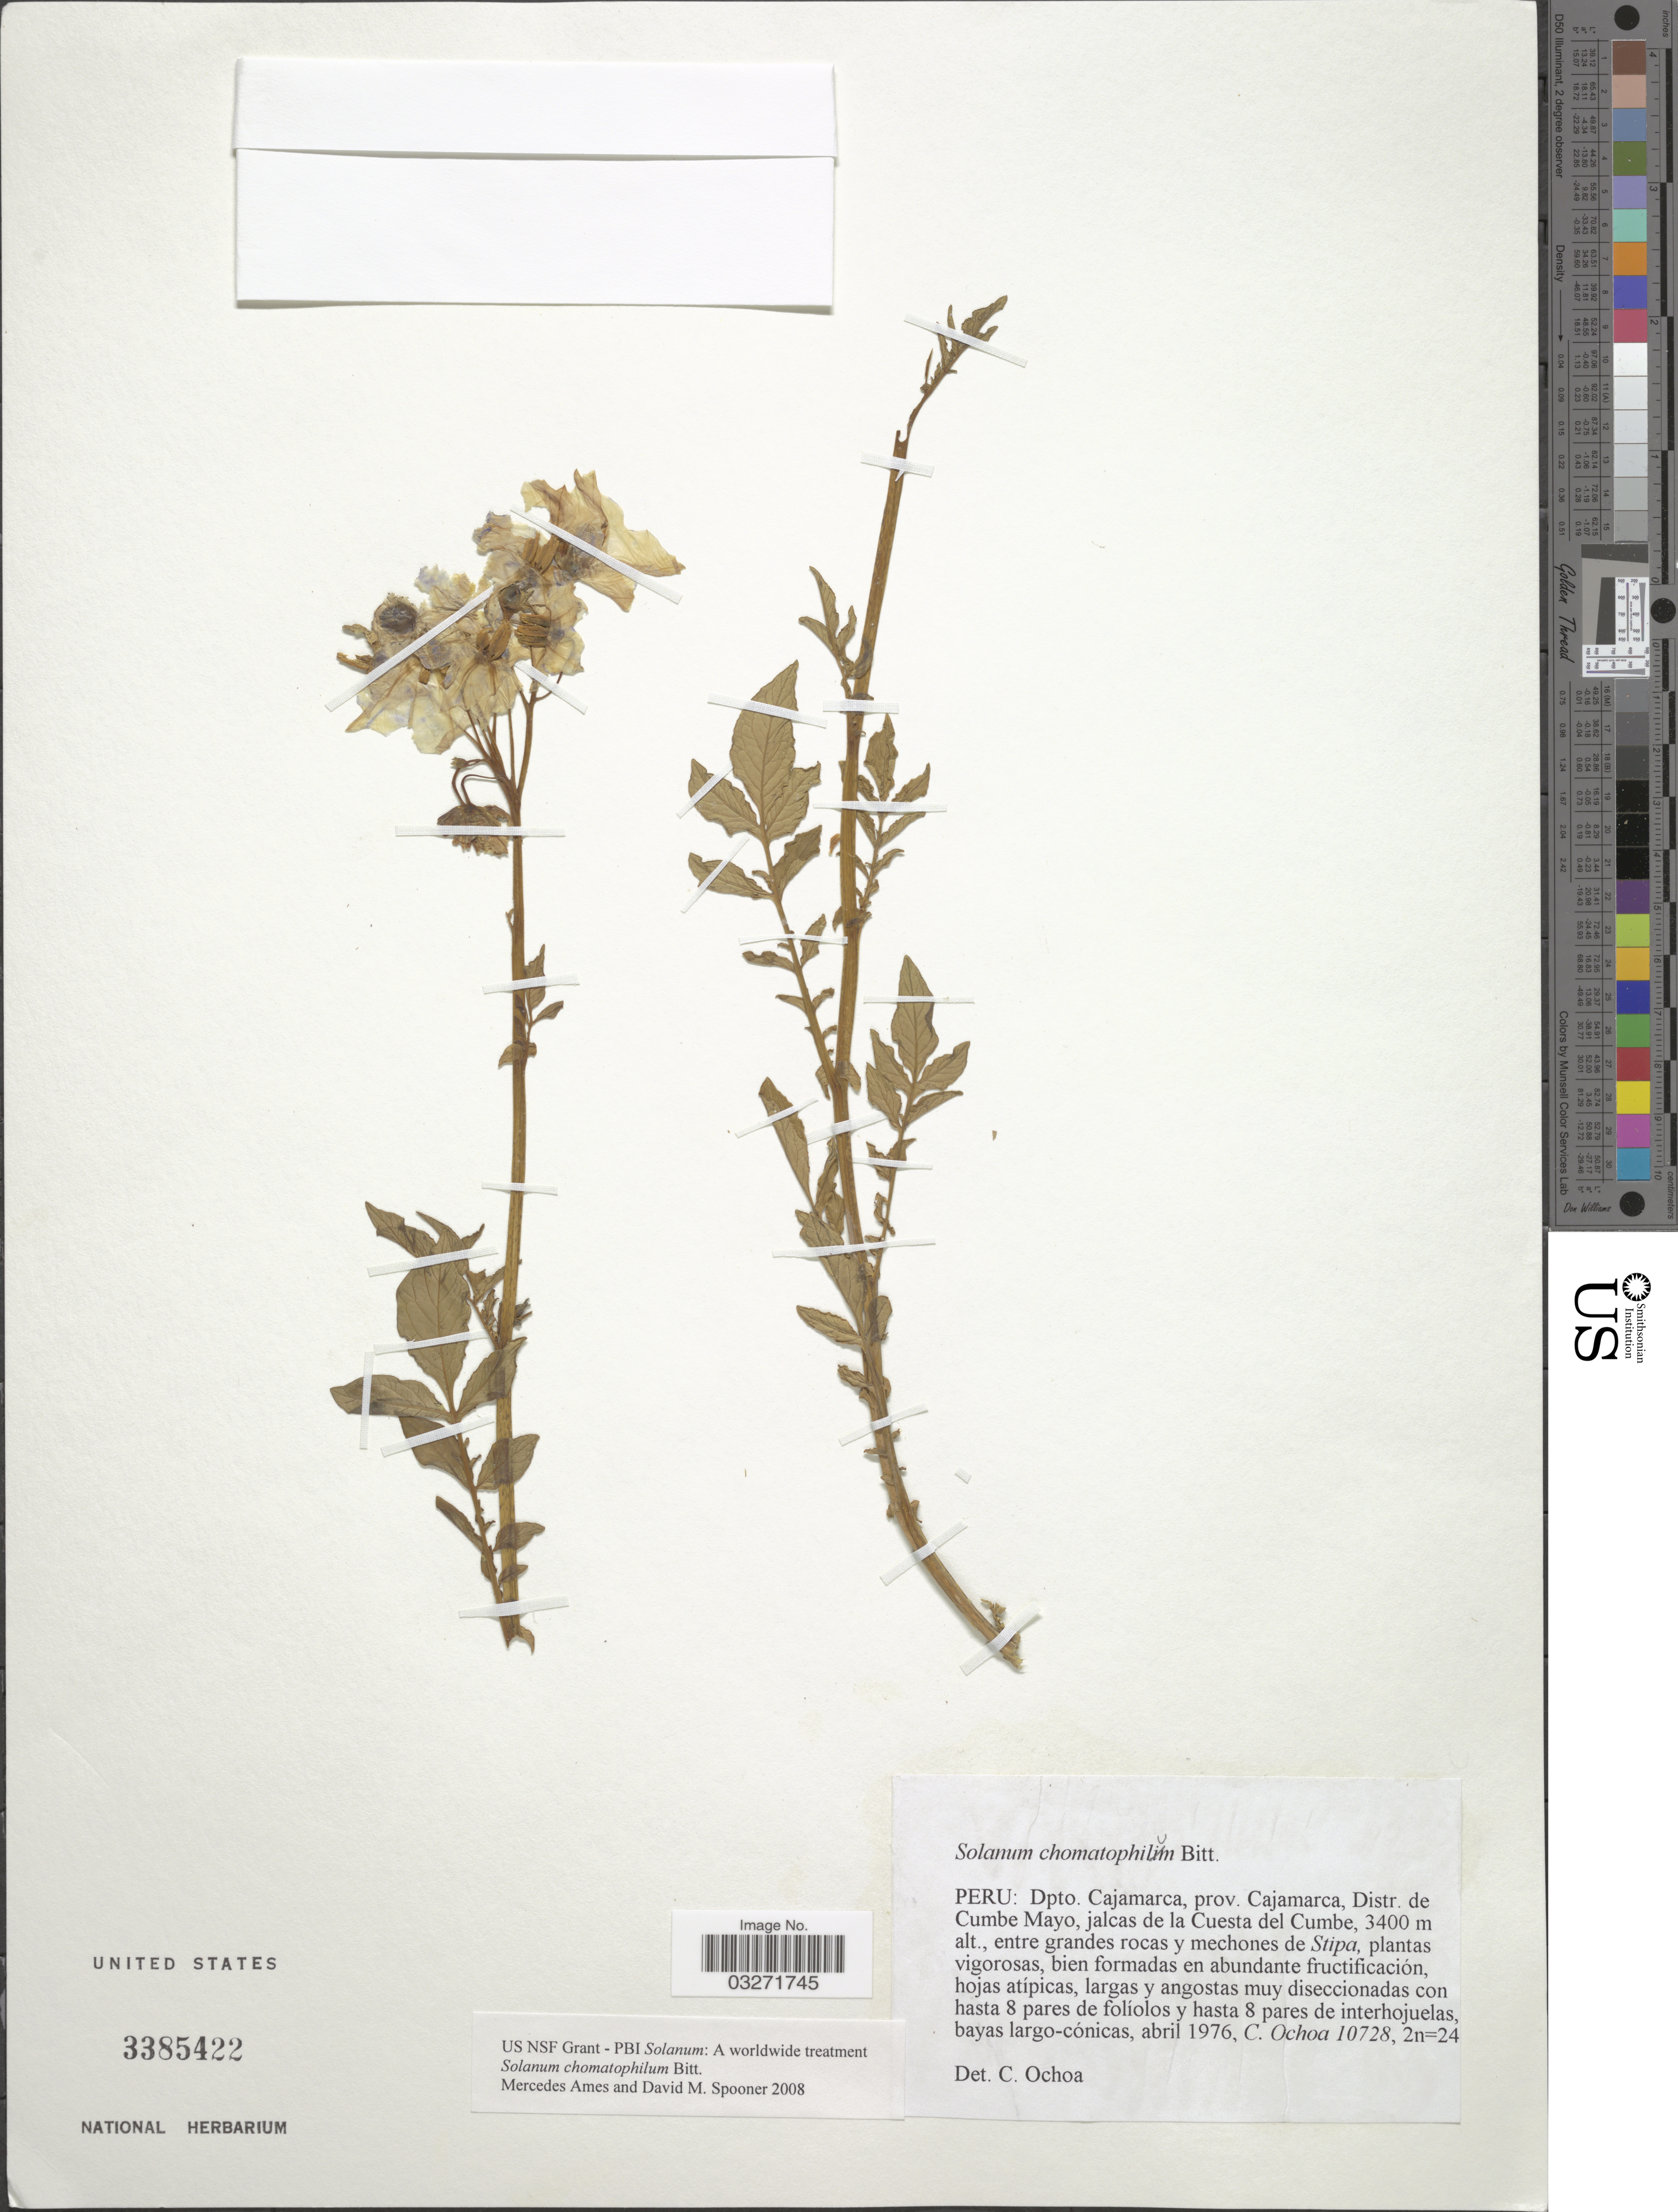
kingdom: Plantae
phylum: Tracheophyta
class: Magnoliopsida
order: Solanales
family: Solanaceae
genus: Solanum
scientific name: Solanum chomatophilum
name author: Bitter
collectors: C. Ochoa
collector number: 10728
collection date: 1976-04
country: Peru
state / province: Cajamarca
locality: Dpto. Cajamarca, prov. Cajamarca, Distr. de Cumbe Mayo, jalcas de la Cuesta del Cumbe.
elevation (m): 3400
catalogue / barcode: US 3385422